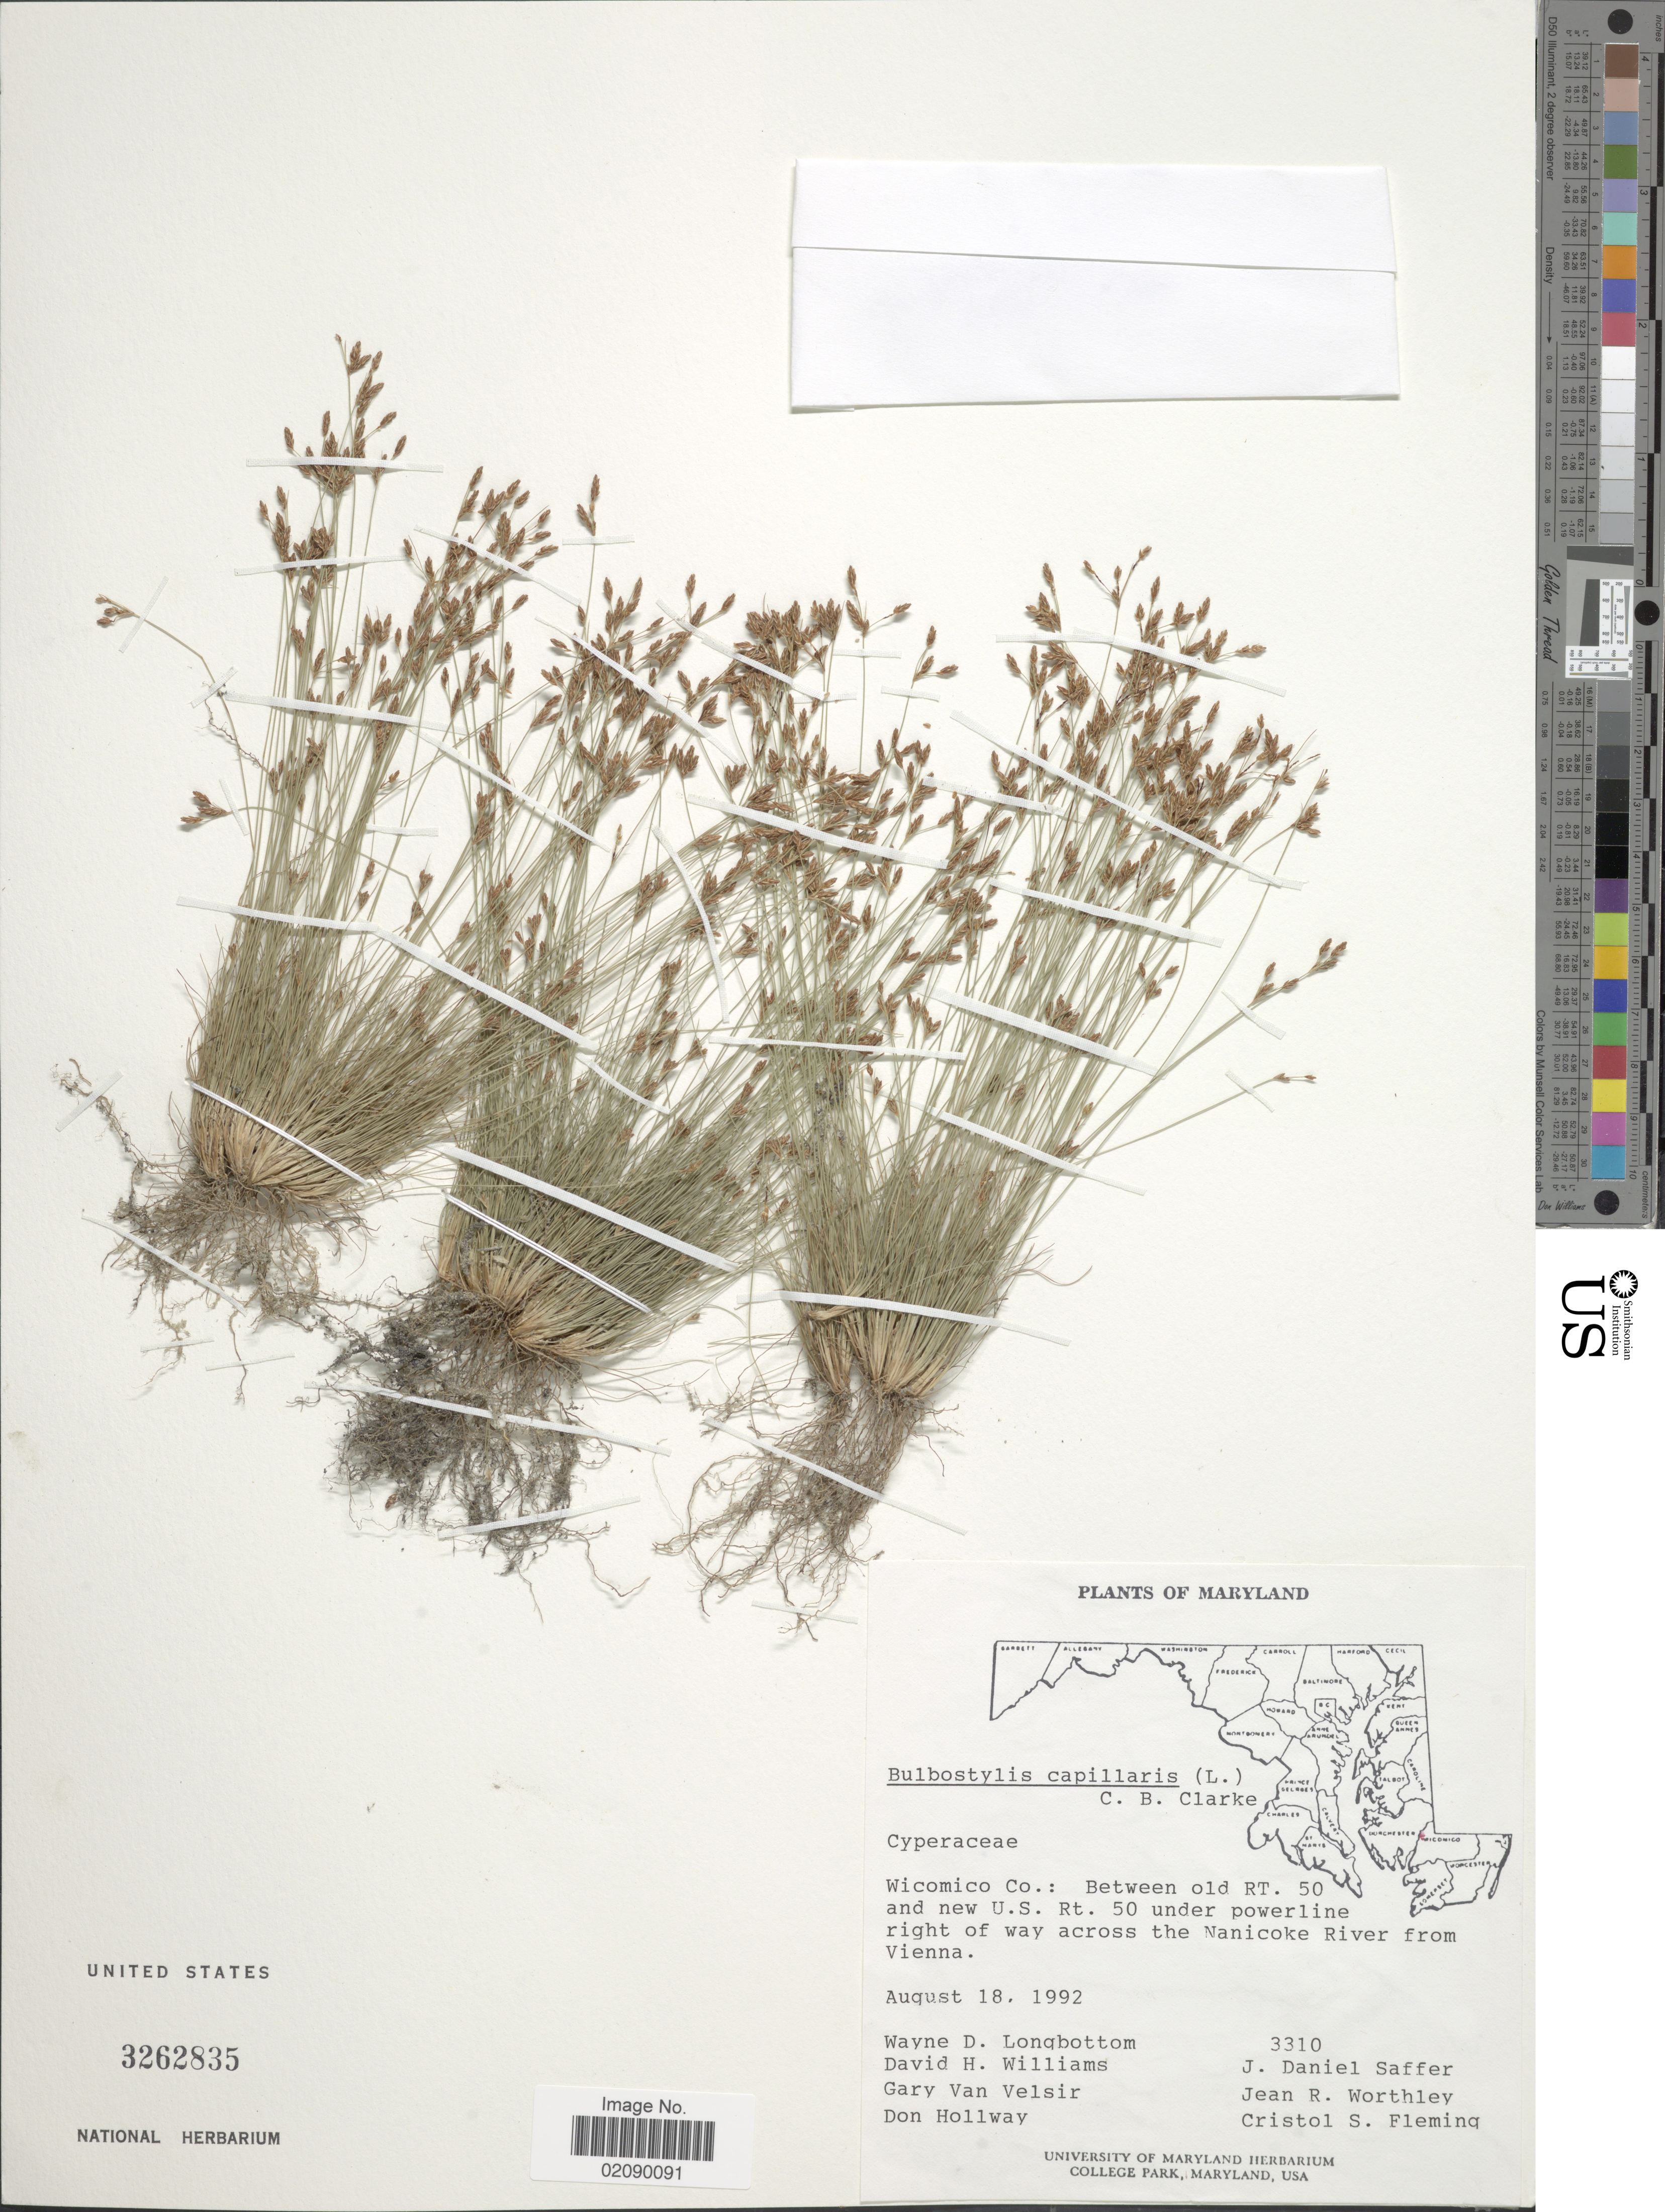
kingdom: Plantae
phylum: Tracheophyta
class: Liliopsida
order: Poales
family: Cyperaceae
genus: Bulbostylis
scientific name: Bulbostylis capillaris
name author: (L.) Kunth ex C.B. Clarke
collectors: W. D. Longbottom, D. H. Williams, G. Van Velsir, D. Hollway & et al.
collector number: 3310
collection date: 1992-08-18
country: United States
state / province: Maryland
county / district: Wicomico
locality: Wicomico Co: Between old RT 50 and new U.S. Rt 50 under powerline right of way across the Nanicoke River from Vienna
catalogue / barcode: US 3262835